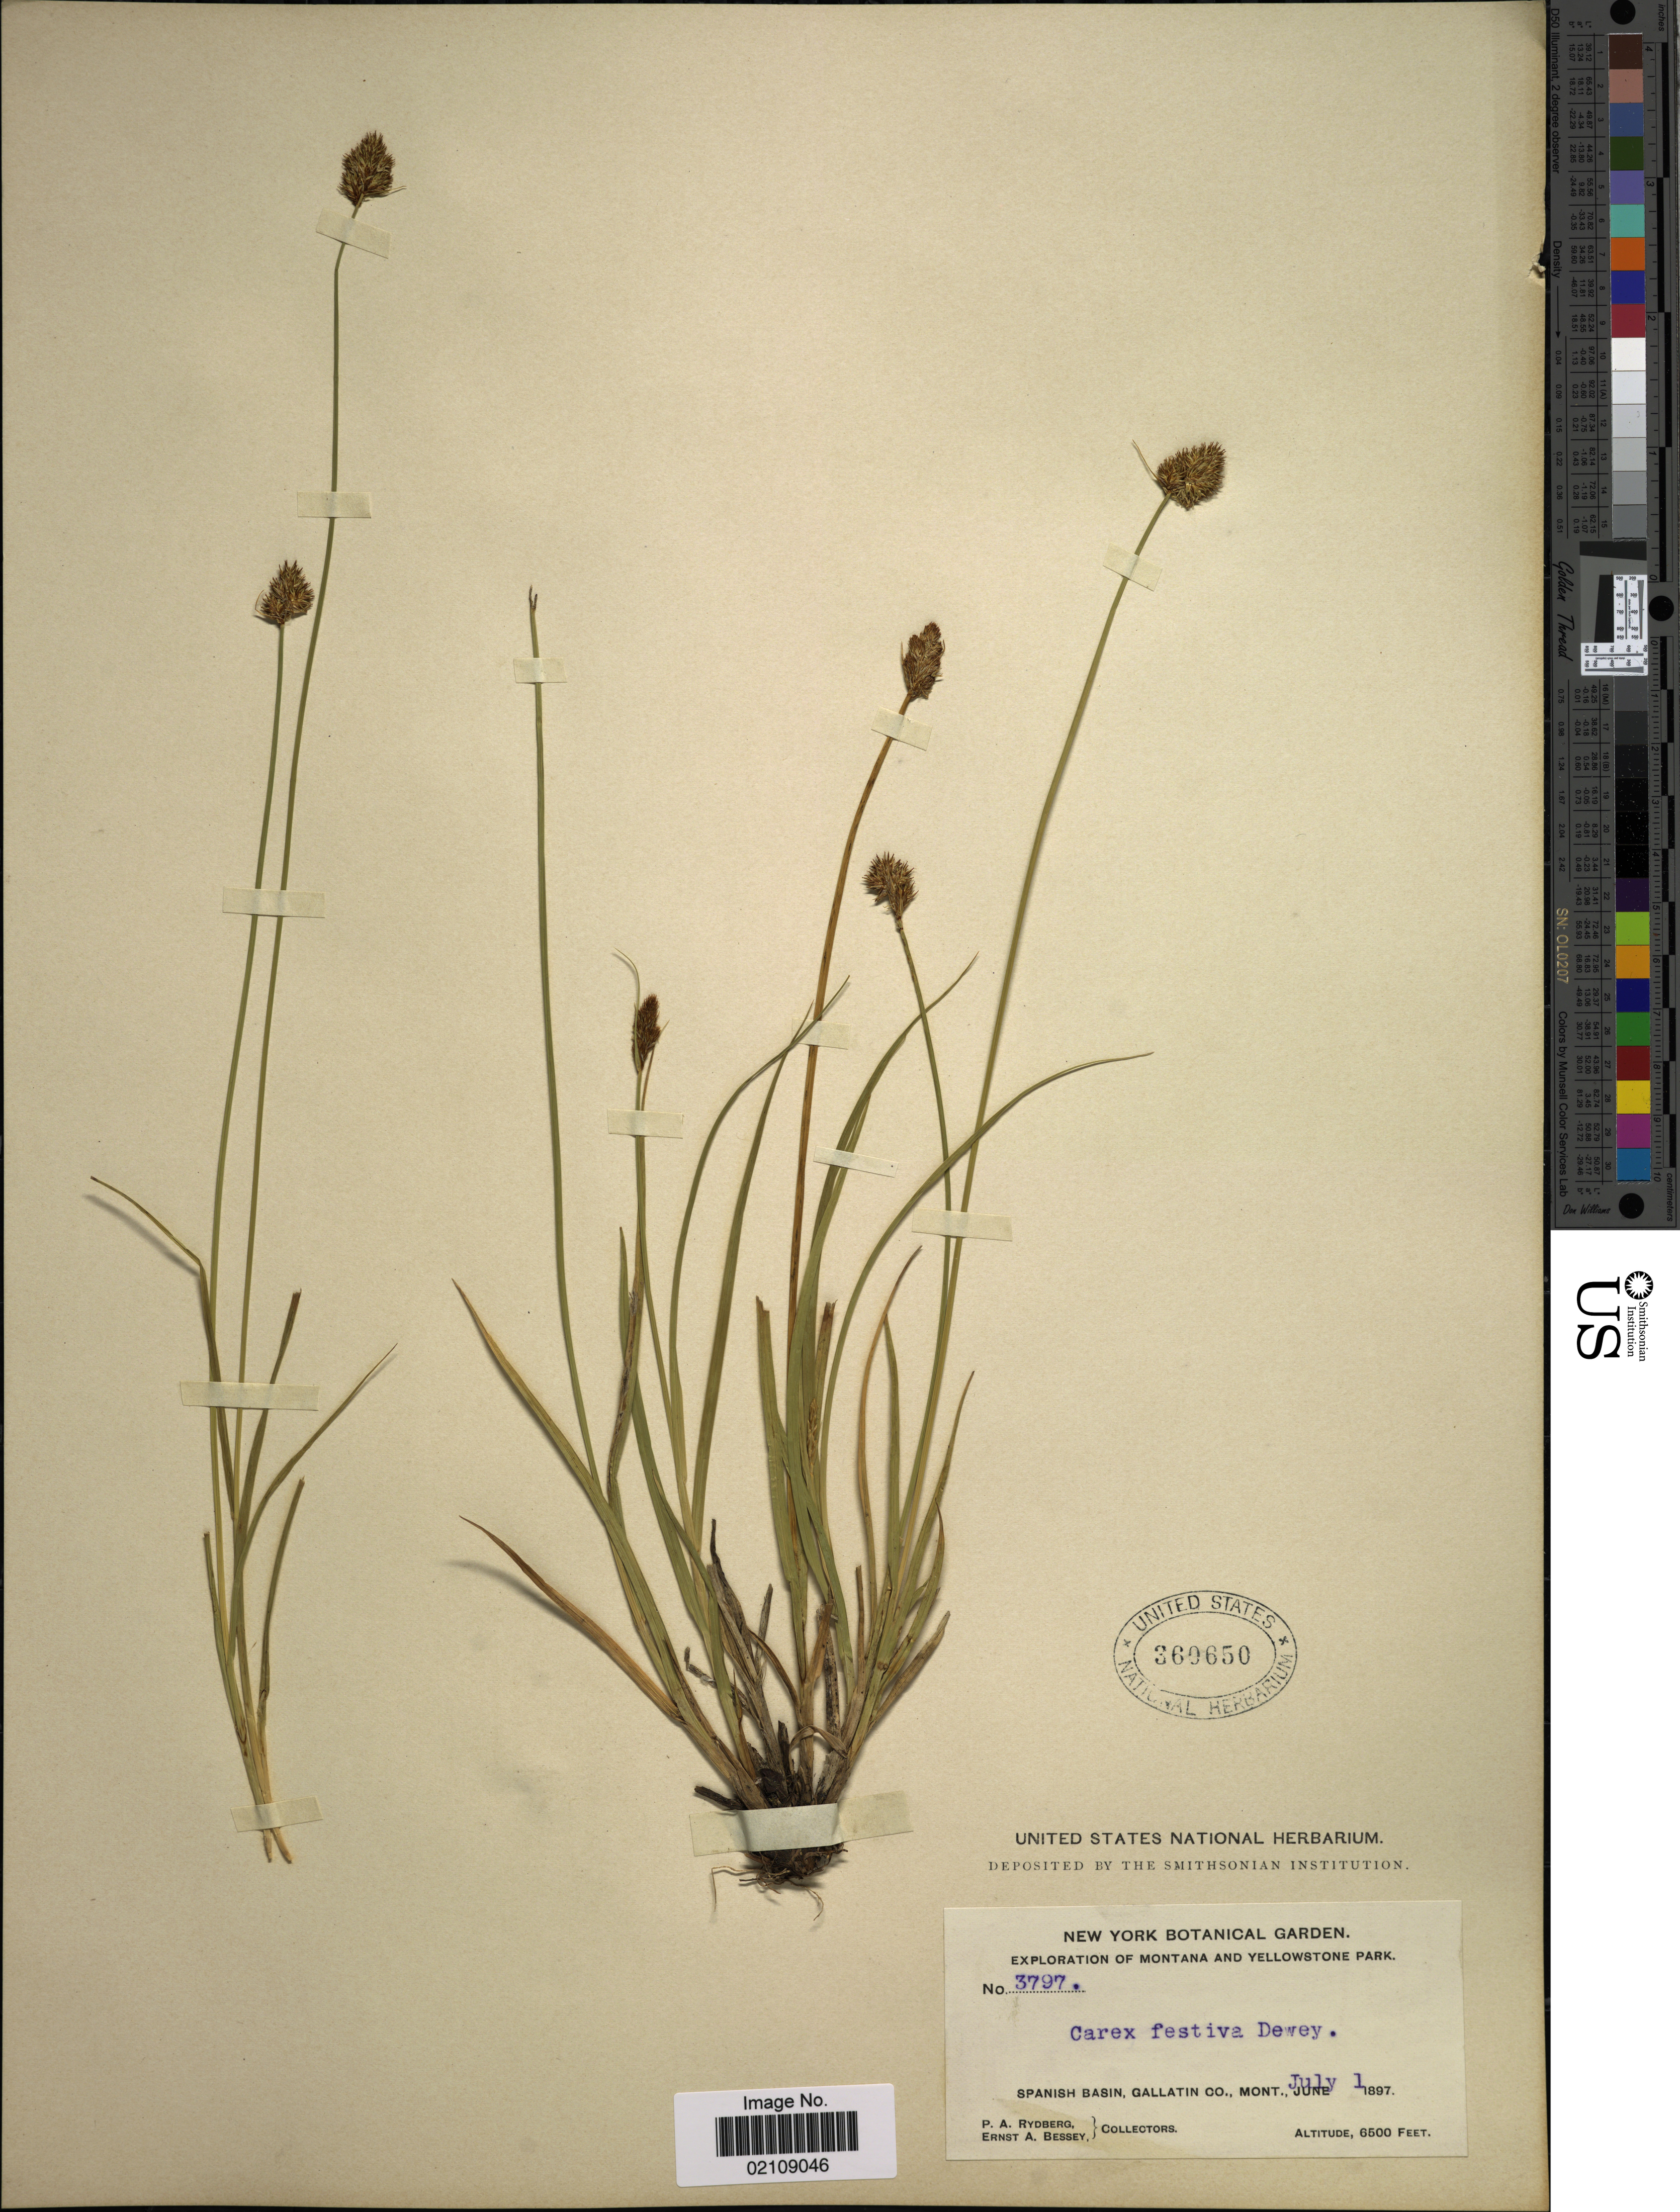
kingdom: Plantae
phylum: Tracheophyta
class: Liliopsida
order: Poales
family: Cyperaceae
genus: Carex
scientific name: Carex sp.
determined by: Strong, Mark T., (BOT), Smithsonian Institution - National Museum of Natural History (UNITED STATES)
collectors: P. A. Rydberg & E. A. Bessey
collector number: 3797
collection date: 1897-07-01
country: United States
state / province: Montana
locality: Spanish Basin, Gallatin Co. Yellowstone Park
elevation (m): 1981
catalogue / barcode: US 360650